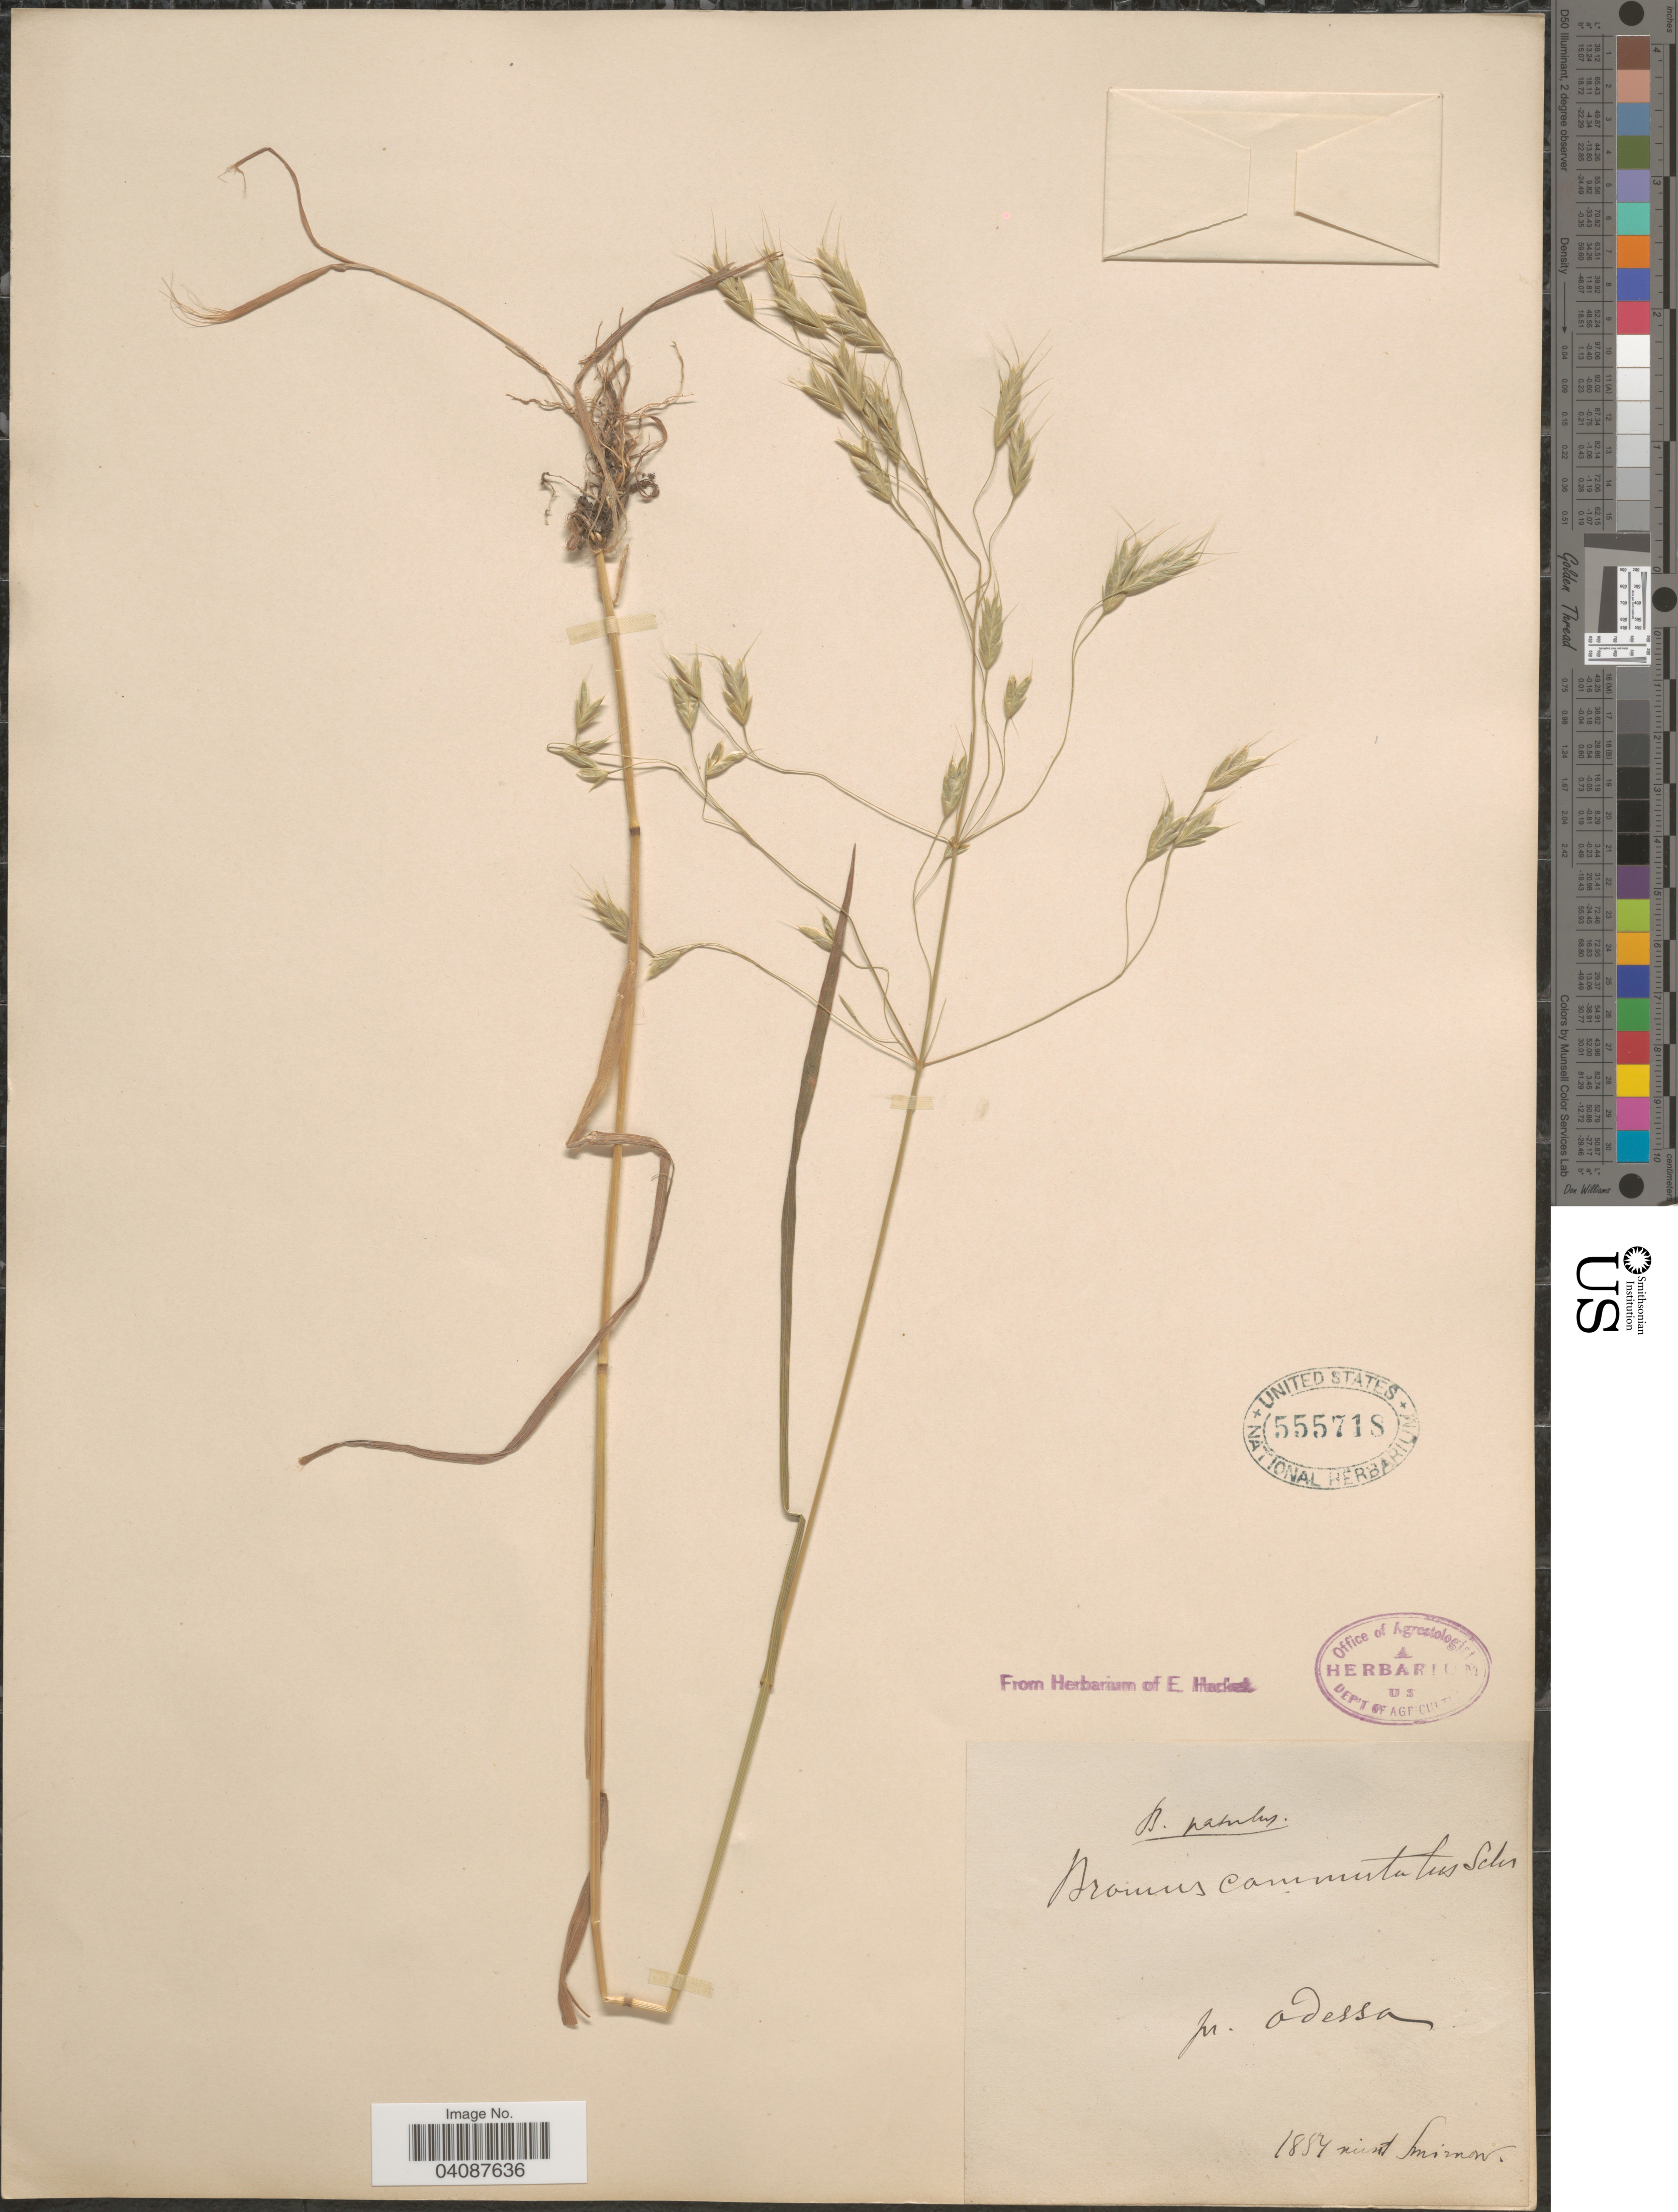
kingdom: Plantae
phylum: Tracheophyta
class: Liliopsida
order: Poales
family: Poaceae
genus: Bromus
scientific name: Bromus commutatus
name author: Schrad.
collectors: ex herb. E. Hackel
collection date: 1854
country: Ukraine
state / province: Odesa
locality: Pr. Odessa.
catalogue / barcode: US 555718